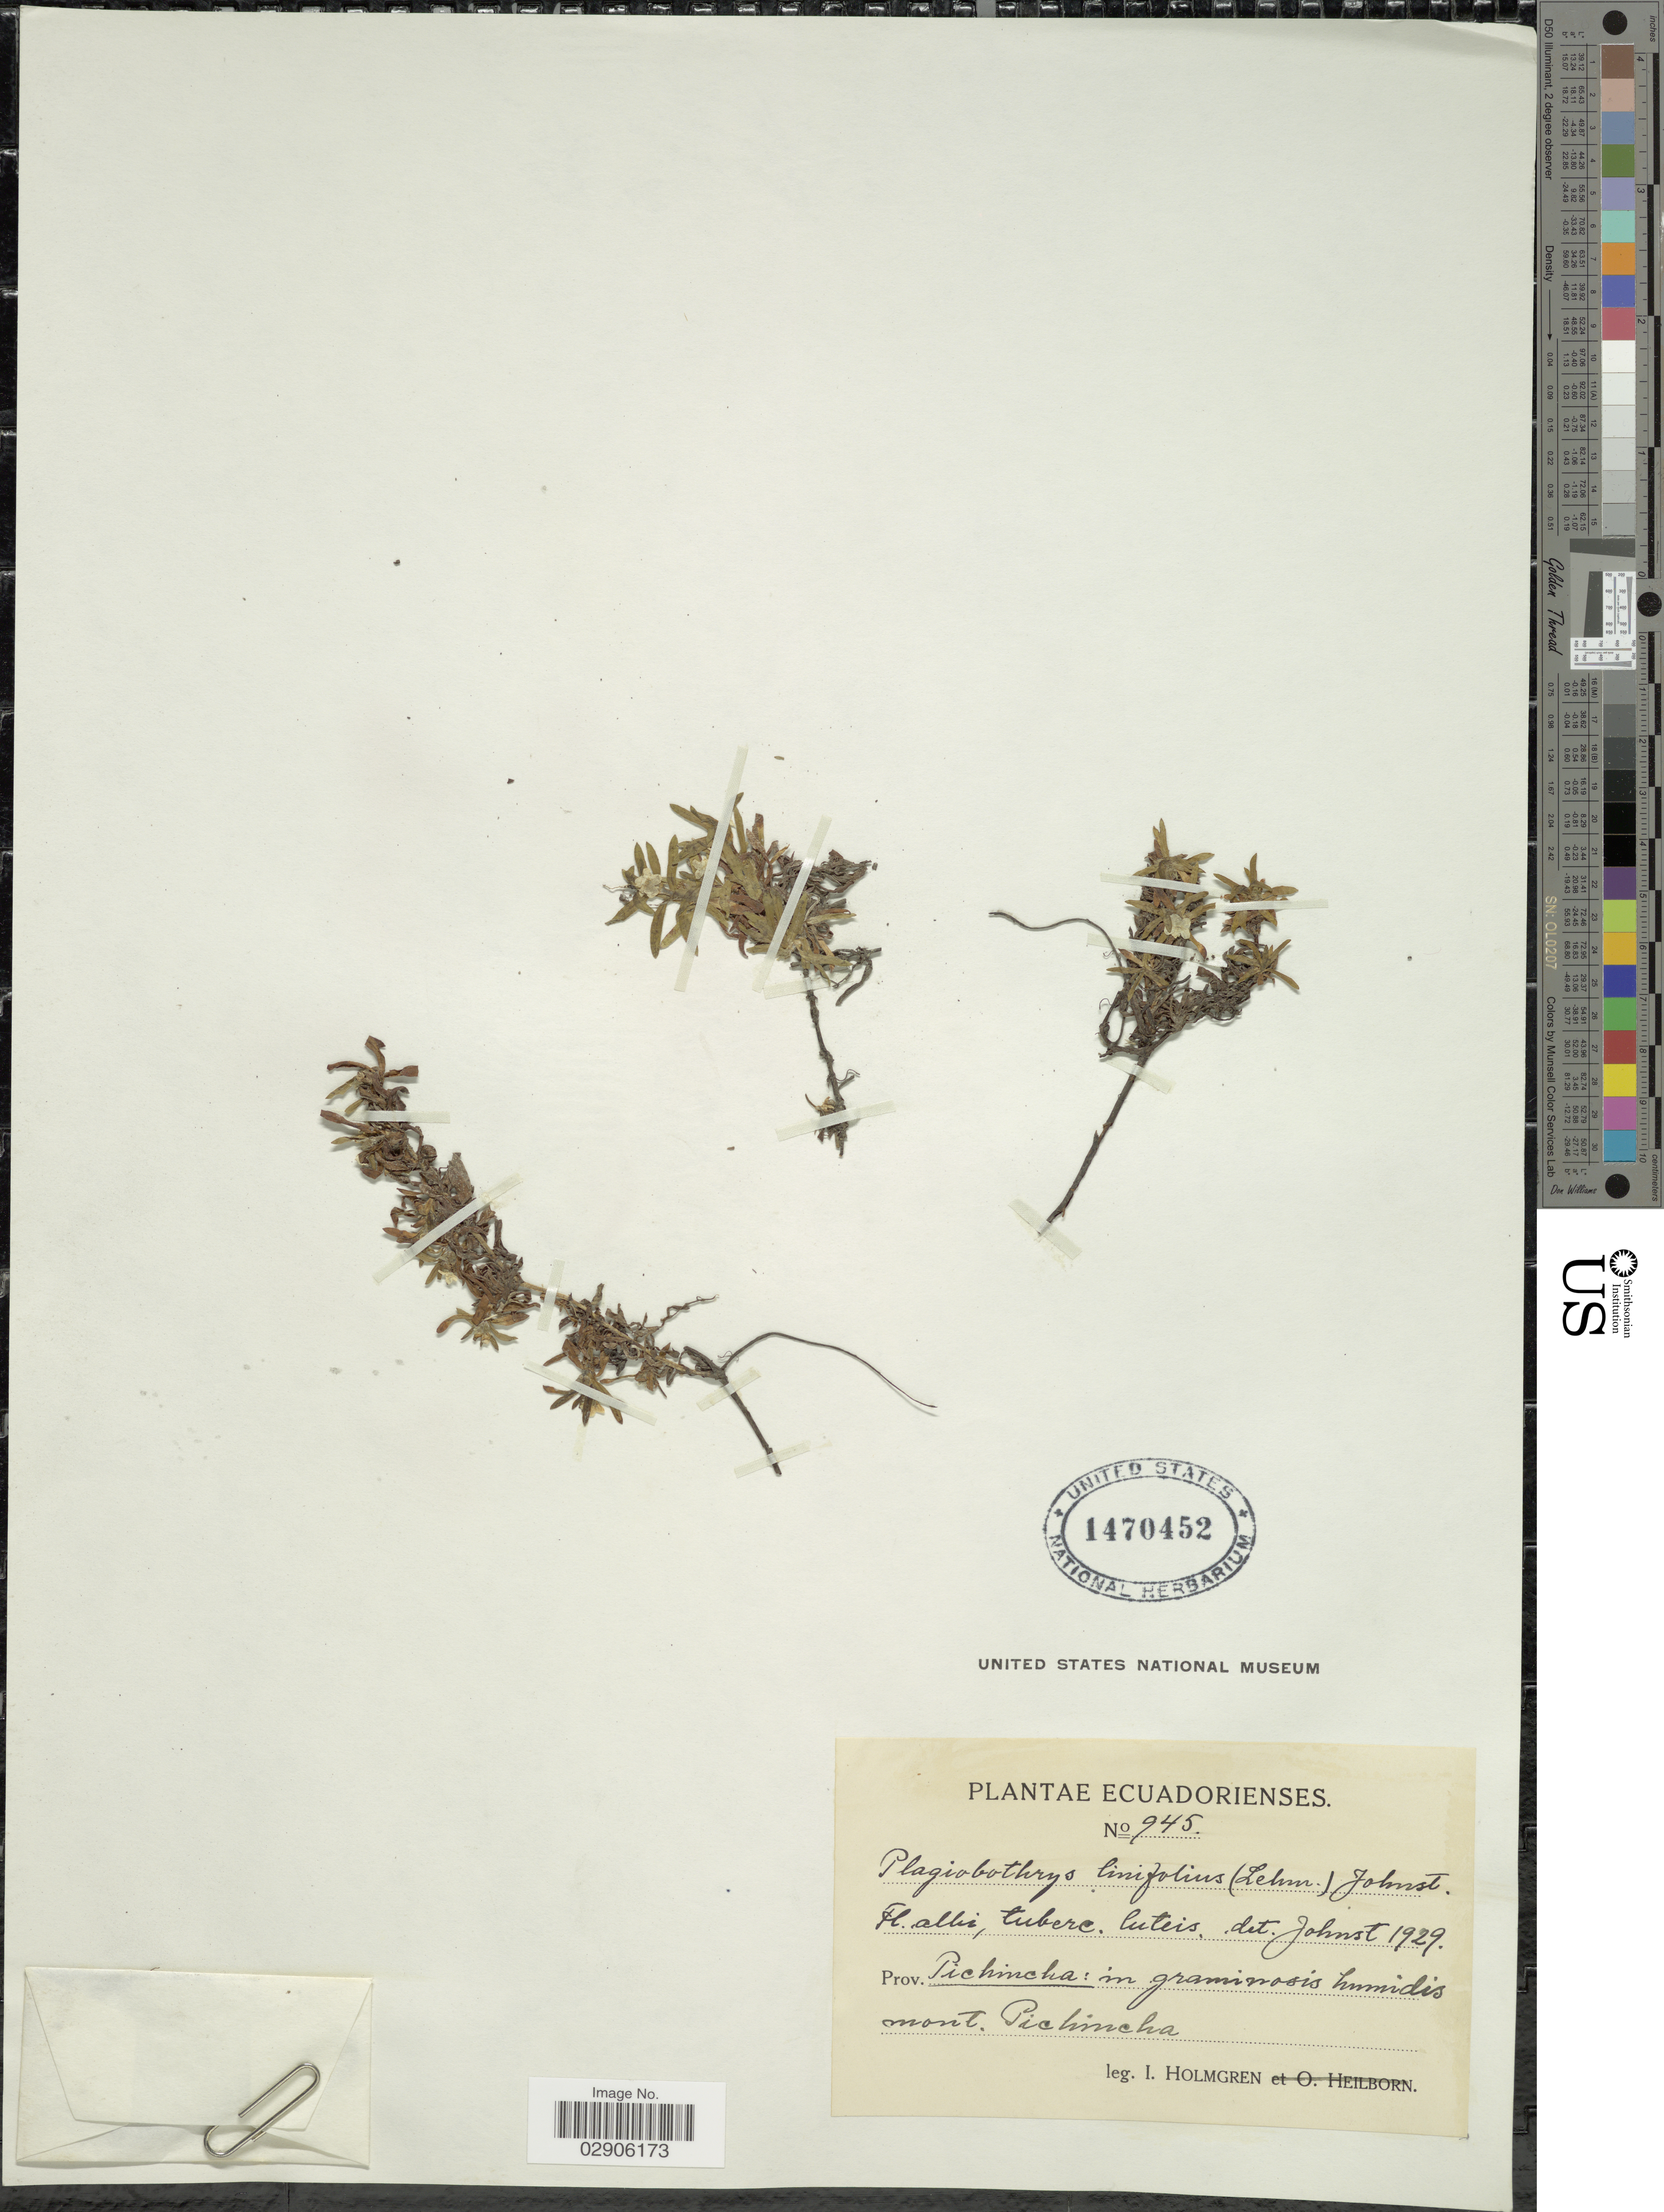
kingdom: Plantae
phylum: Tracheophyta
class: Magnoliopsida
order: Boraginales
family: Boraginaceae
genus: Plagiobothrys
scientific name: Plagiobothrys linifolius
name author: (Willd. ex Lehm.) I.M. Johnst.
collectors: I. Holmgren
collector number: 945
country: Ecuador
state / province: Pichincha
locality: Prov. Pichincha: im graminosis humidis mont. Pichincha.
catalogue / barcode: US 1470452